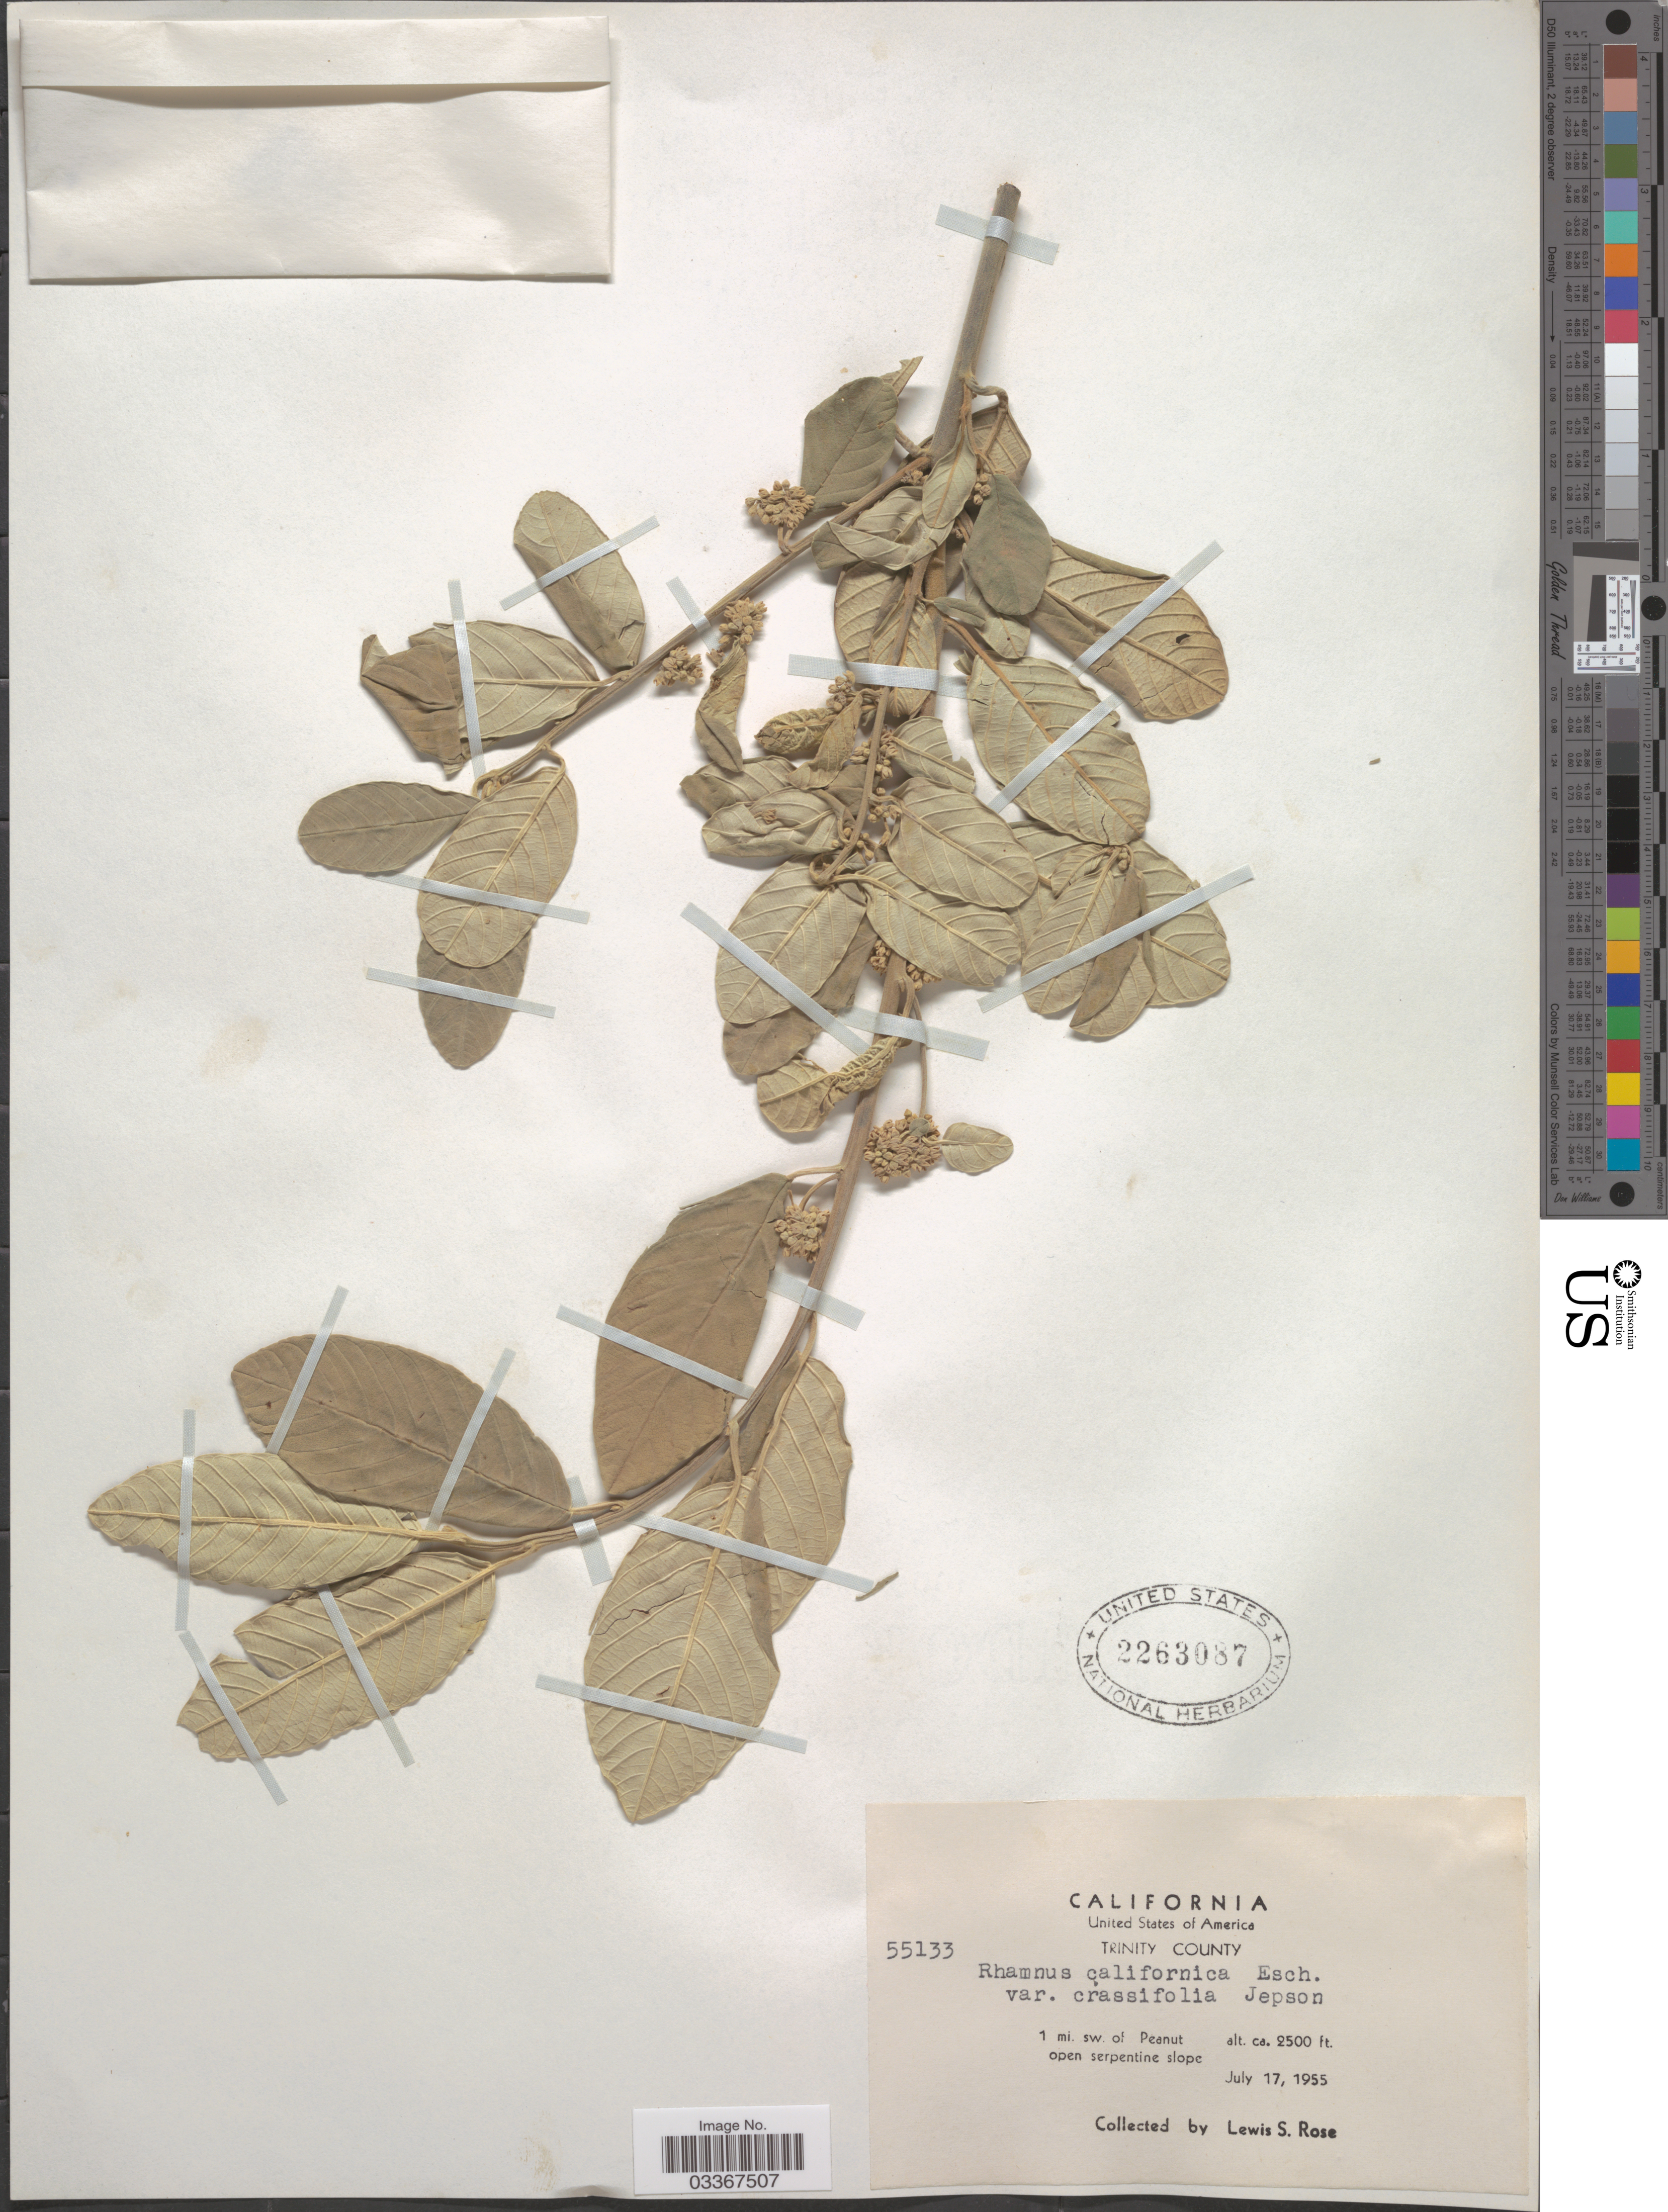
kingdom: Plantae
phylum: Tracheophyta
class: Magnoliopsida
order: Rosales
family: Rhamnaceae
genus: Frangula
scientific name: Frangula californica subsp. crassifolia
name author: (Jeps.) Kartesz & Gandhi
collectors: L. S. Rose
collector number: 55133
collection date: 1955-07-17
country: United States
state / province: California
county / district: Trinity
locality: Trinity County. 1 mi. sw. of Peanut open serpentine slope.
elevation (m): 762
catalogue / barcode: US 2263087